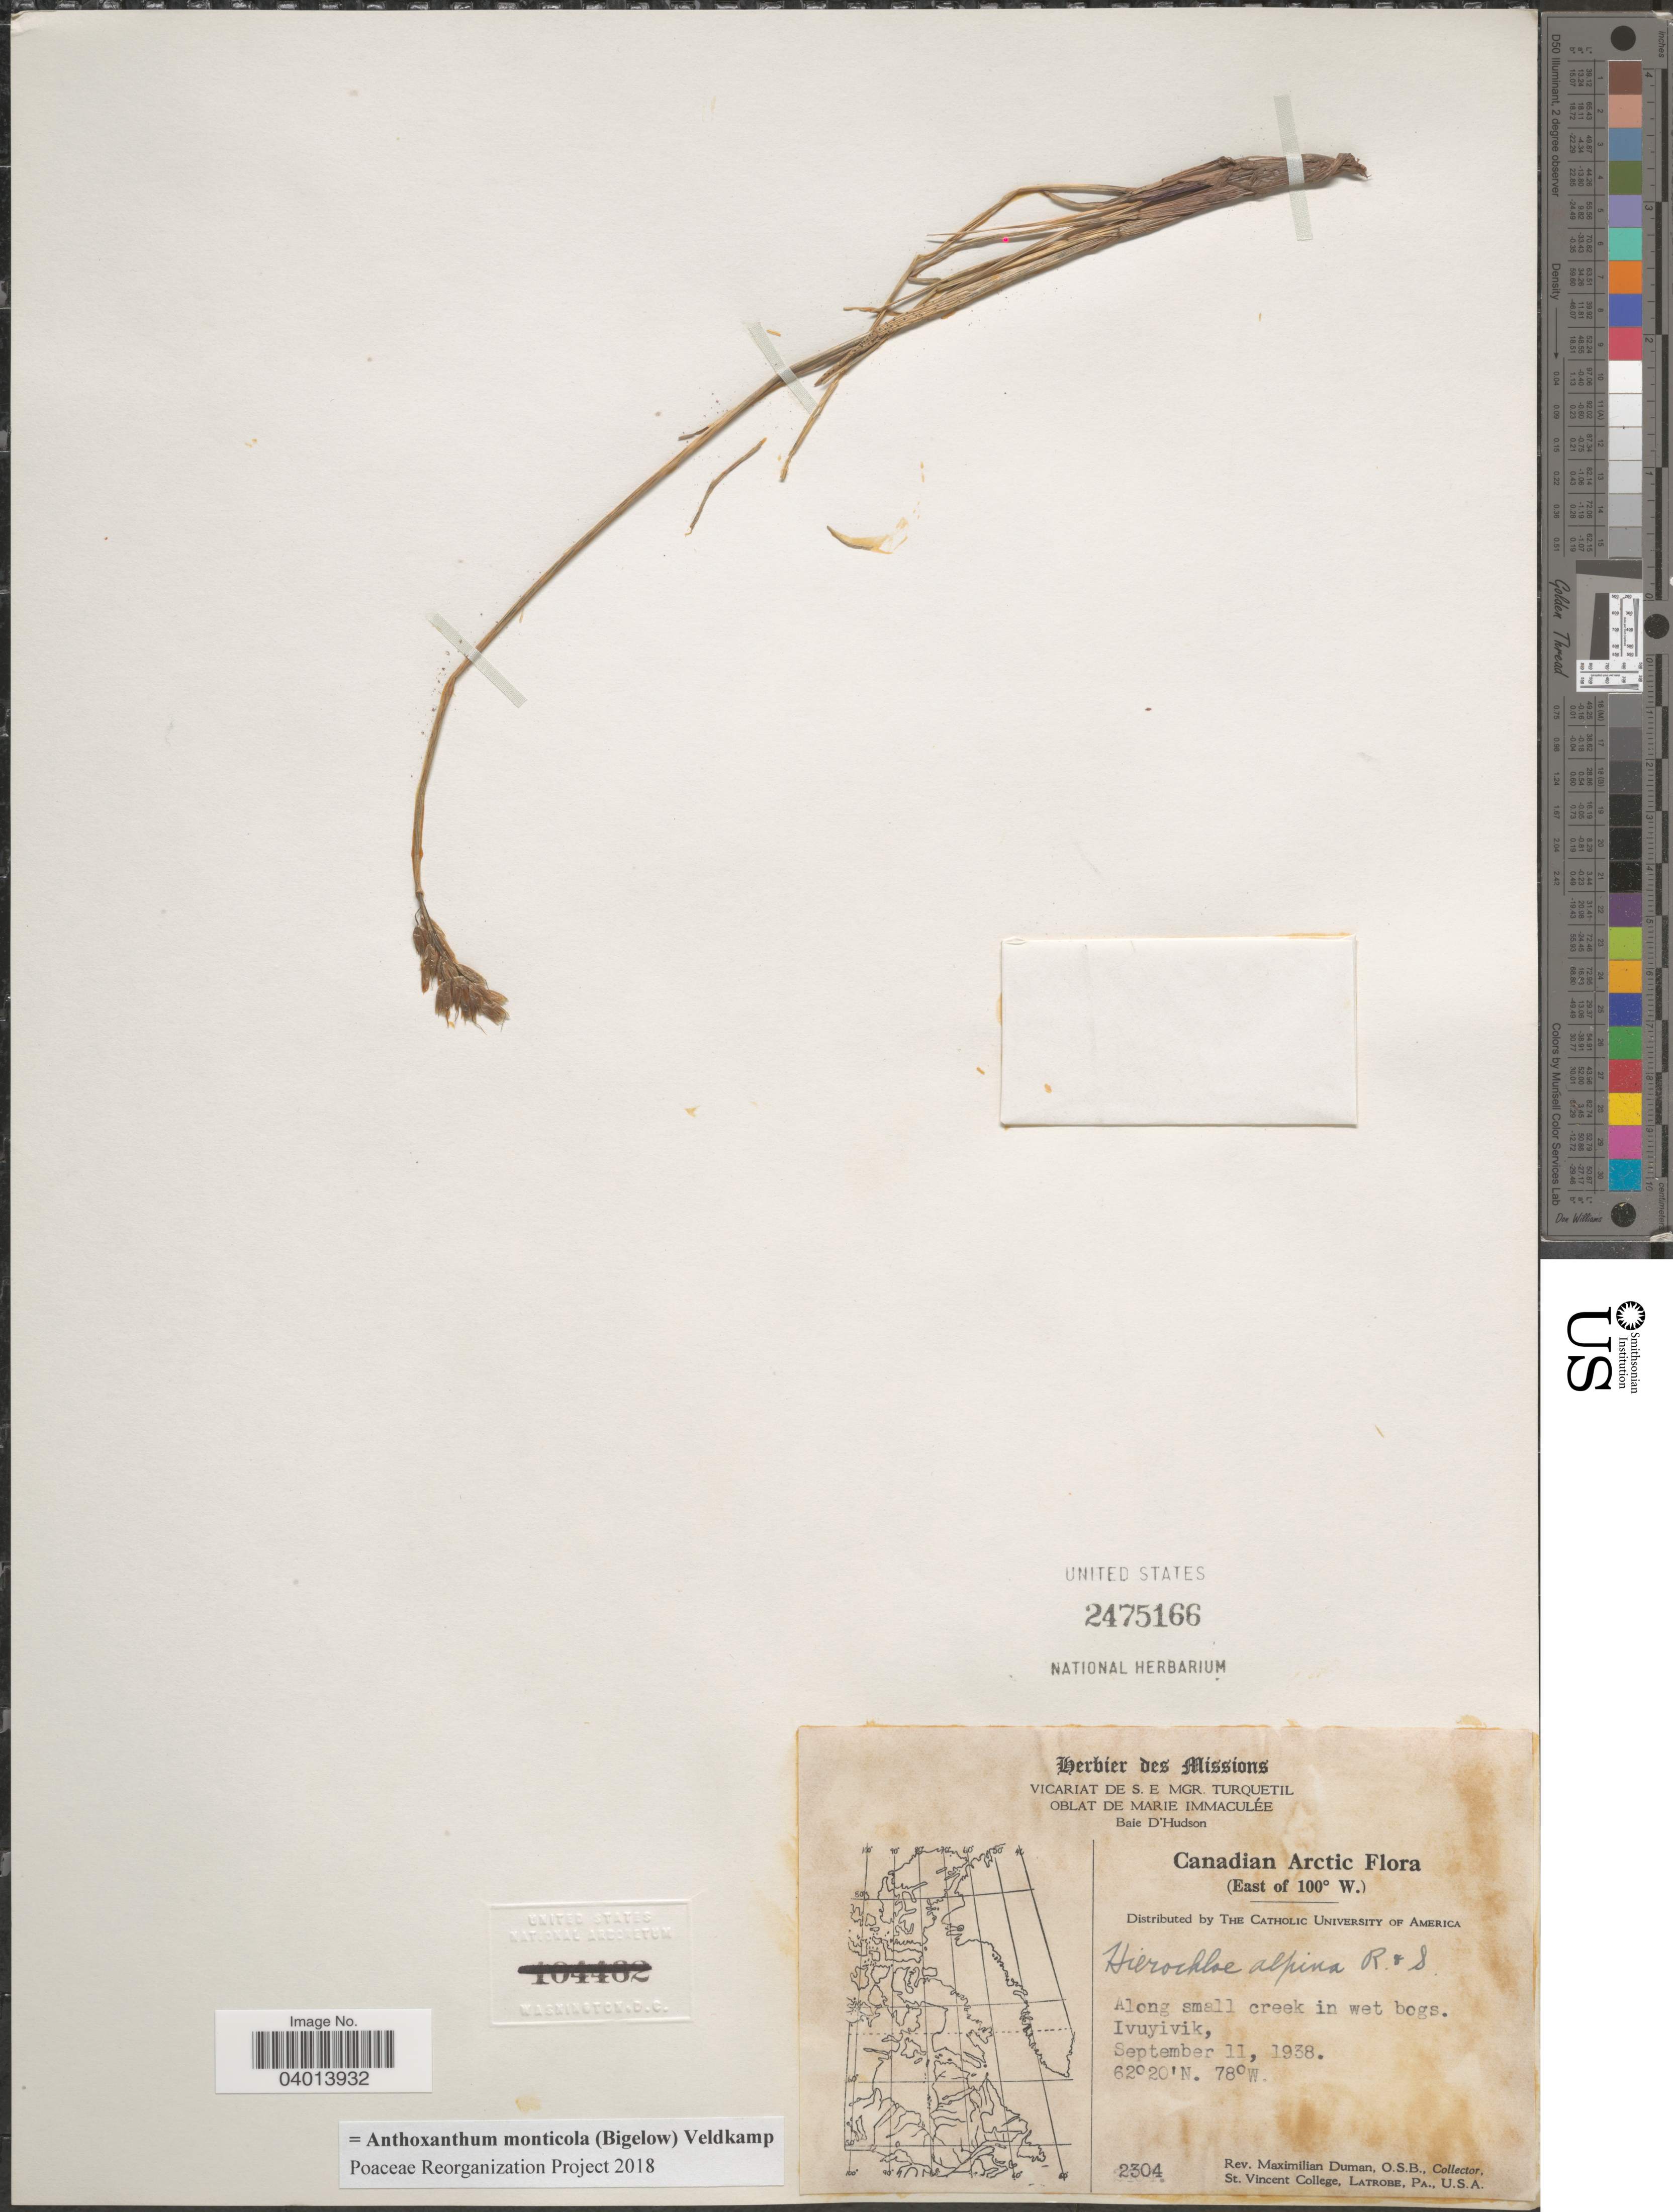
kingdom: Plantae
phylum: Tracheophyta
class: Liliopsida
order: Poales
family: Poaceae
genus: Anthoxanthum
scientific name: Anthoxanthum monticola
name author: (Bigelow) Veldkamp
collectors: M. Duman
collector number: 2304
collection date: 1938-09-11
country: Canada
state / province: Quebec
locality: Canadian Arctic (East of 100º W.). Along small creek in wet bogs. Ivuyivik.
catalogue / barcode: US 2475166